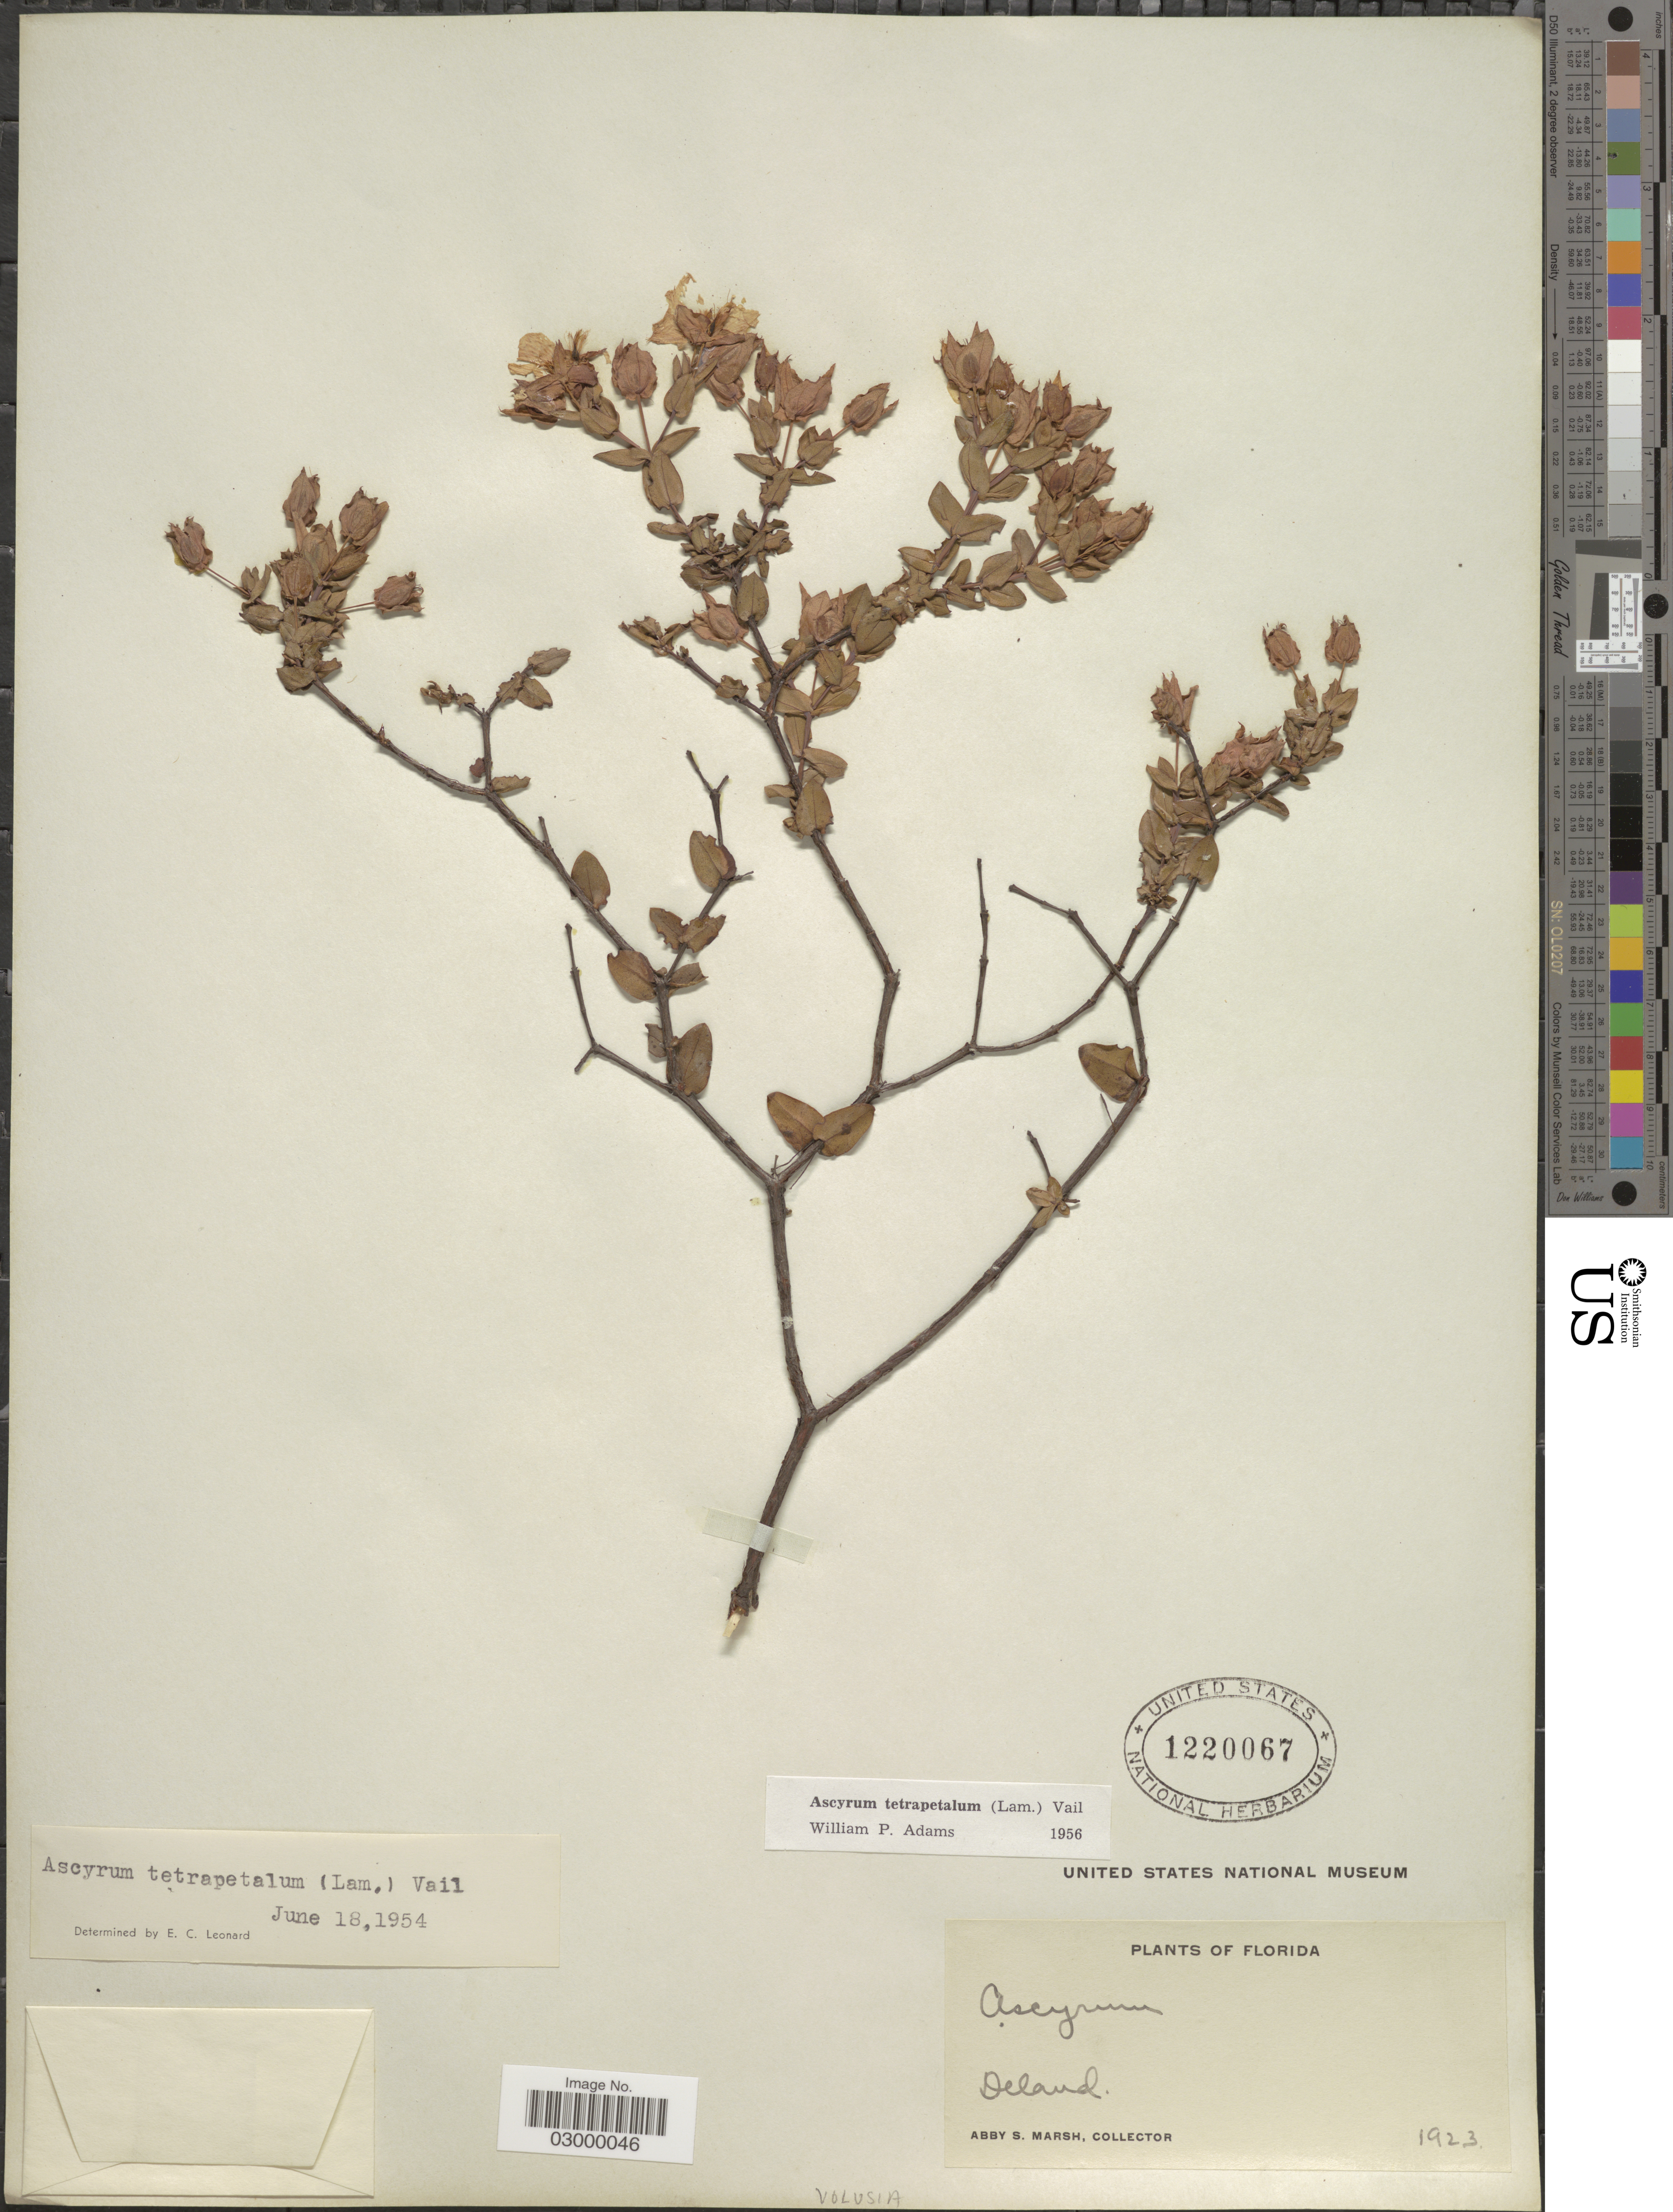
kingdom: Plantae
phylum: Tracheophyta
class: Magnoliopsida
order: Malpighiales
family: Hypericaceae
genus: Hypericum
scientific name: Hypericum tetrapetalum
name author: Lam.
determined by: Strong, Mark T., (BOT), Smithsonian Institution - National Museum of Natural History (UNITED STATES)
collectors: A. S. Marsh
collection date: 1923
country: United States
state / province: Florida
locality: Deland, Volusia.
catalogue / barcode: US 1220067